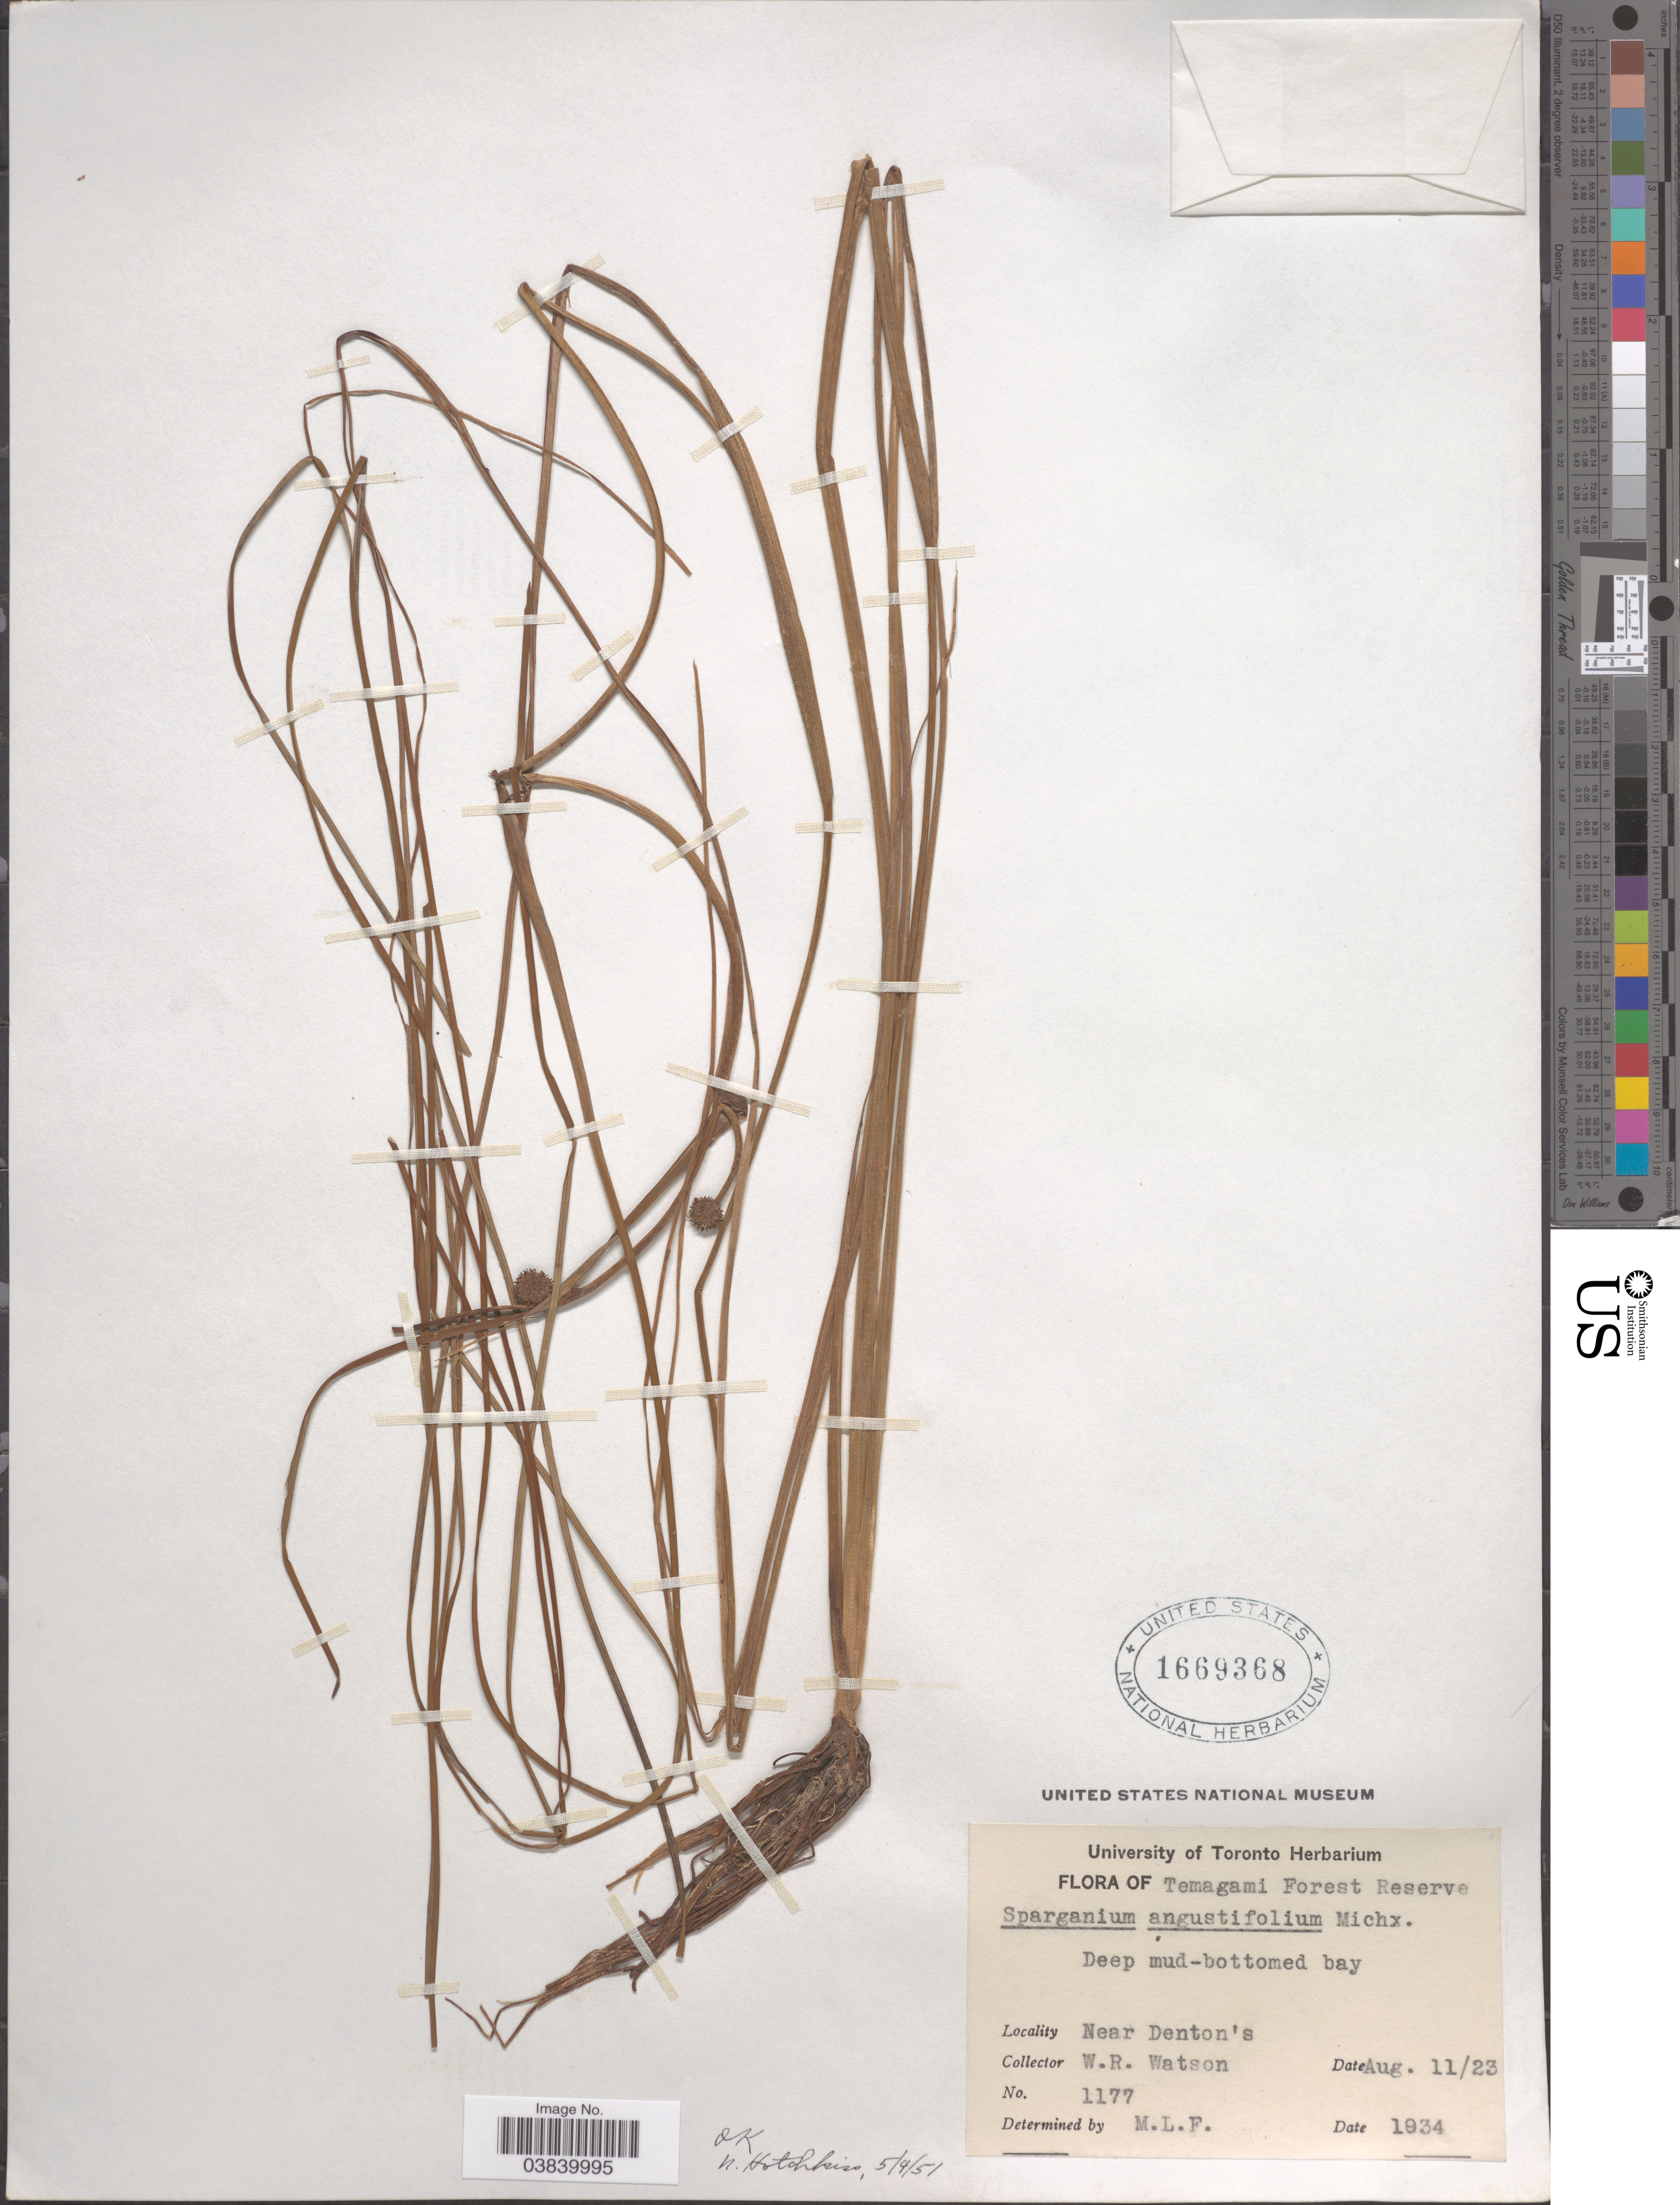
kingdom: Plantae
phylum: Tracheophyta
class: Liliopsida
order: Poales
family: Typhaceae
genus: Sparganium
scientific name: Sparganium angustifolium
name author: Michx.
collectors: W. R. Watson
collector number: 1177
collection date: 1923-08-11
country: Canada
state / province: Ontario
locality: Temagami Forest Reserve. Near Denton's.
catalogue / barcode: US 1669368